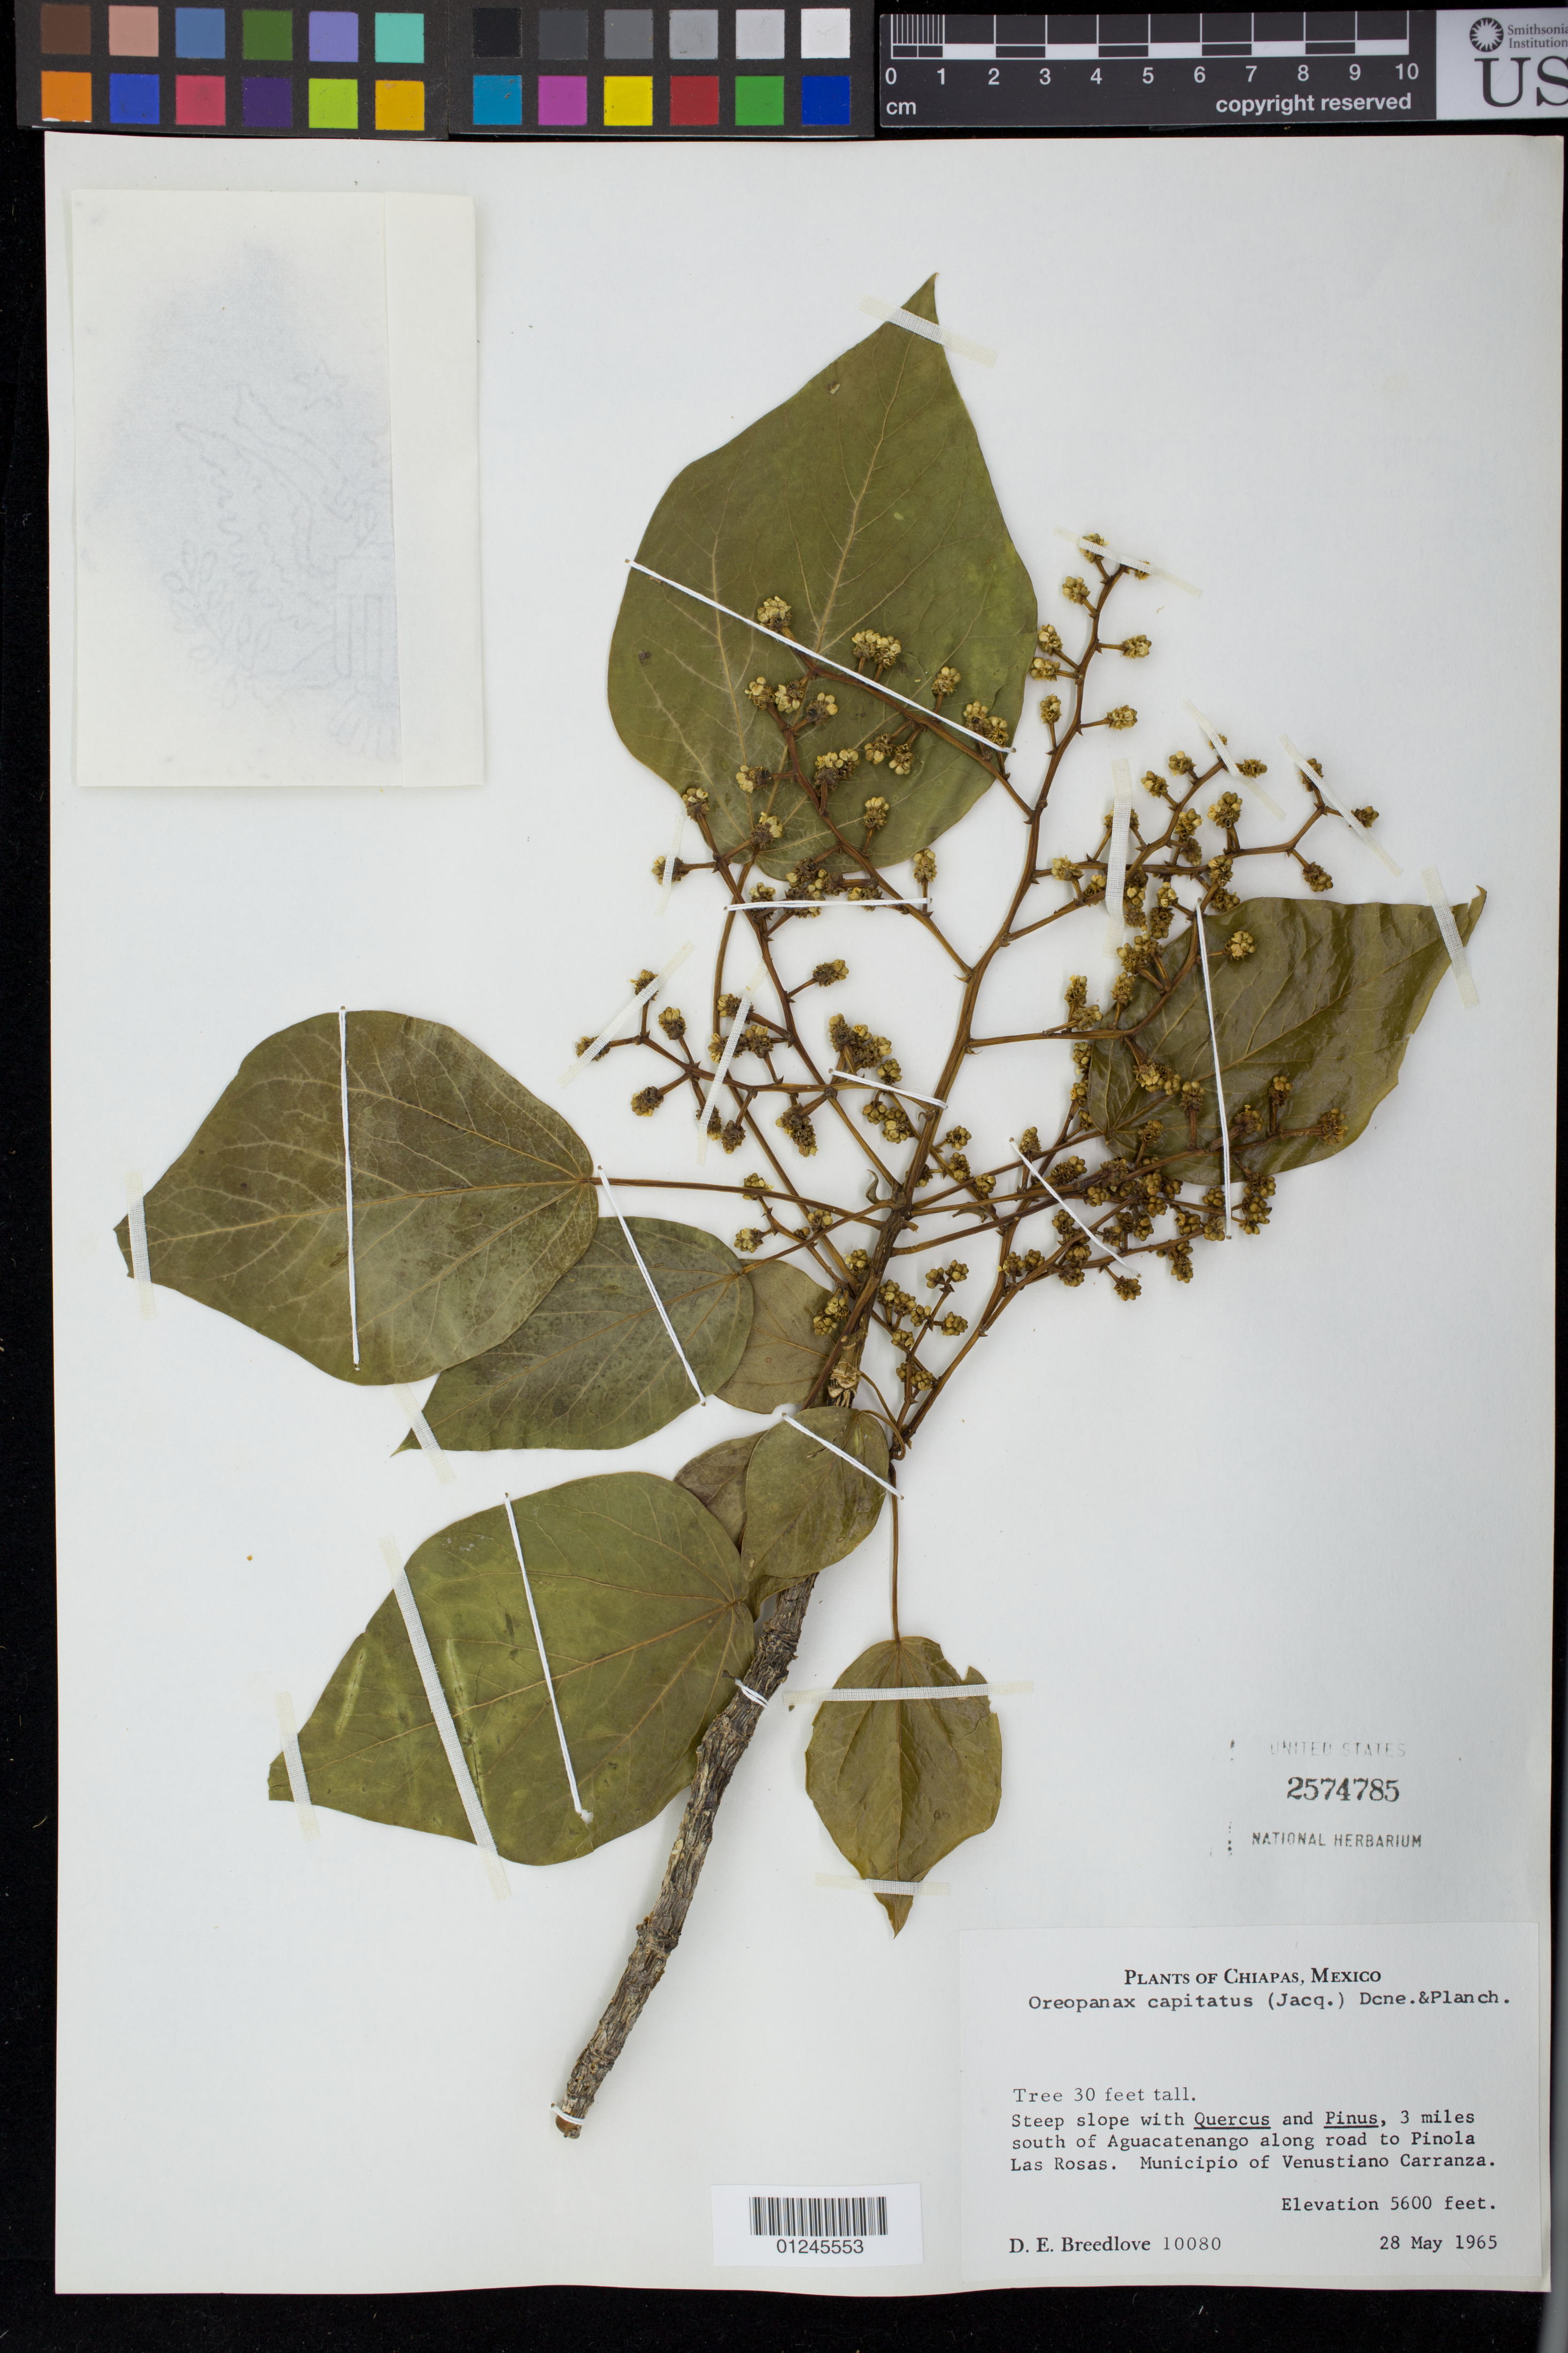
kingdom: Plantae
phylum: Tracheophyta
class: Magnoliopsida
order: Apiales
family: Araliaceae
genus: Oreopanax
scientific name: Oreopanax capitatus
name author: (Jacq.) Decne. & Planch.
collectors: D. E. Breedlove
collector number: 10080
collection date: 1965-05-28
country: Mexico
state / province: Chiapas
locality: Steep slope 3 miles south of Aguacatenango along road to Pinola Las Rosas. Municipio of Venustiano Carranza.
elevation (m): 1707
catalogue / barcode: US 2574785